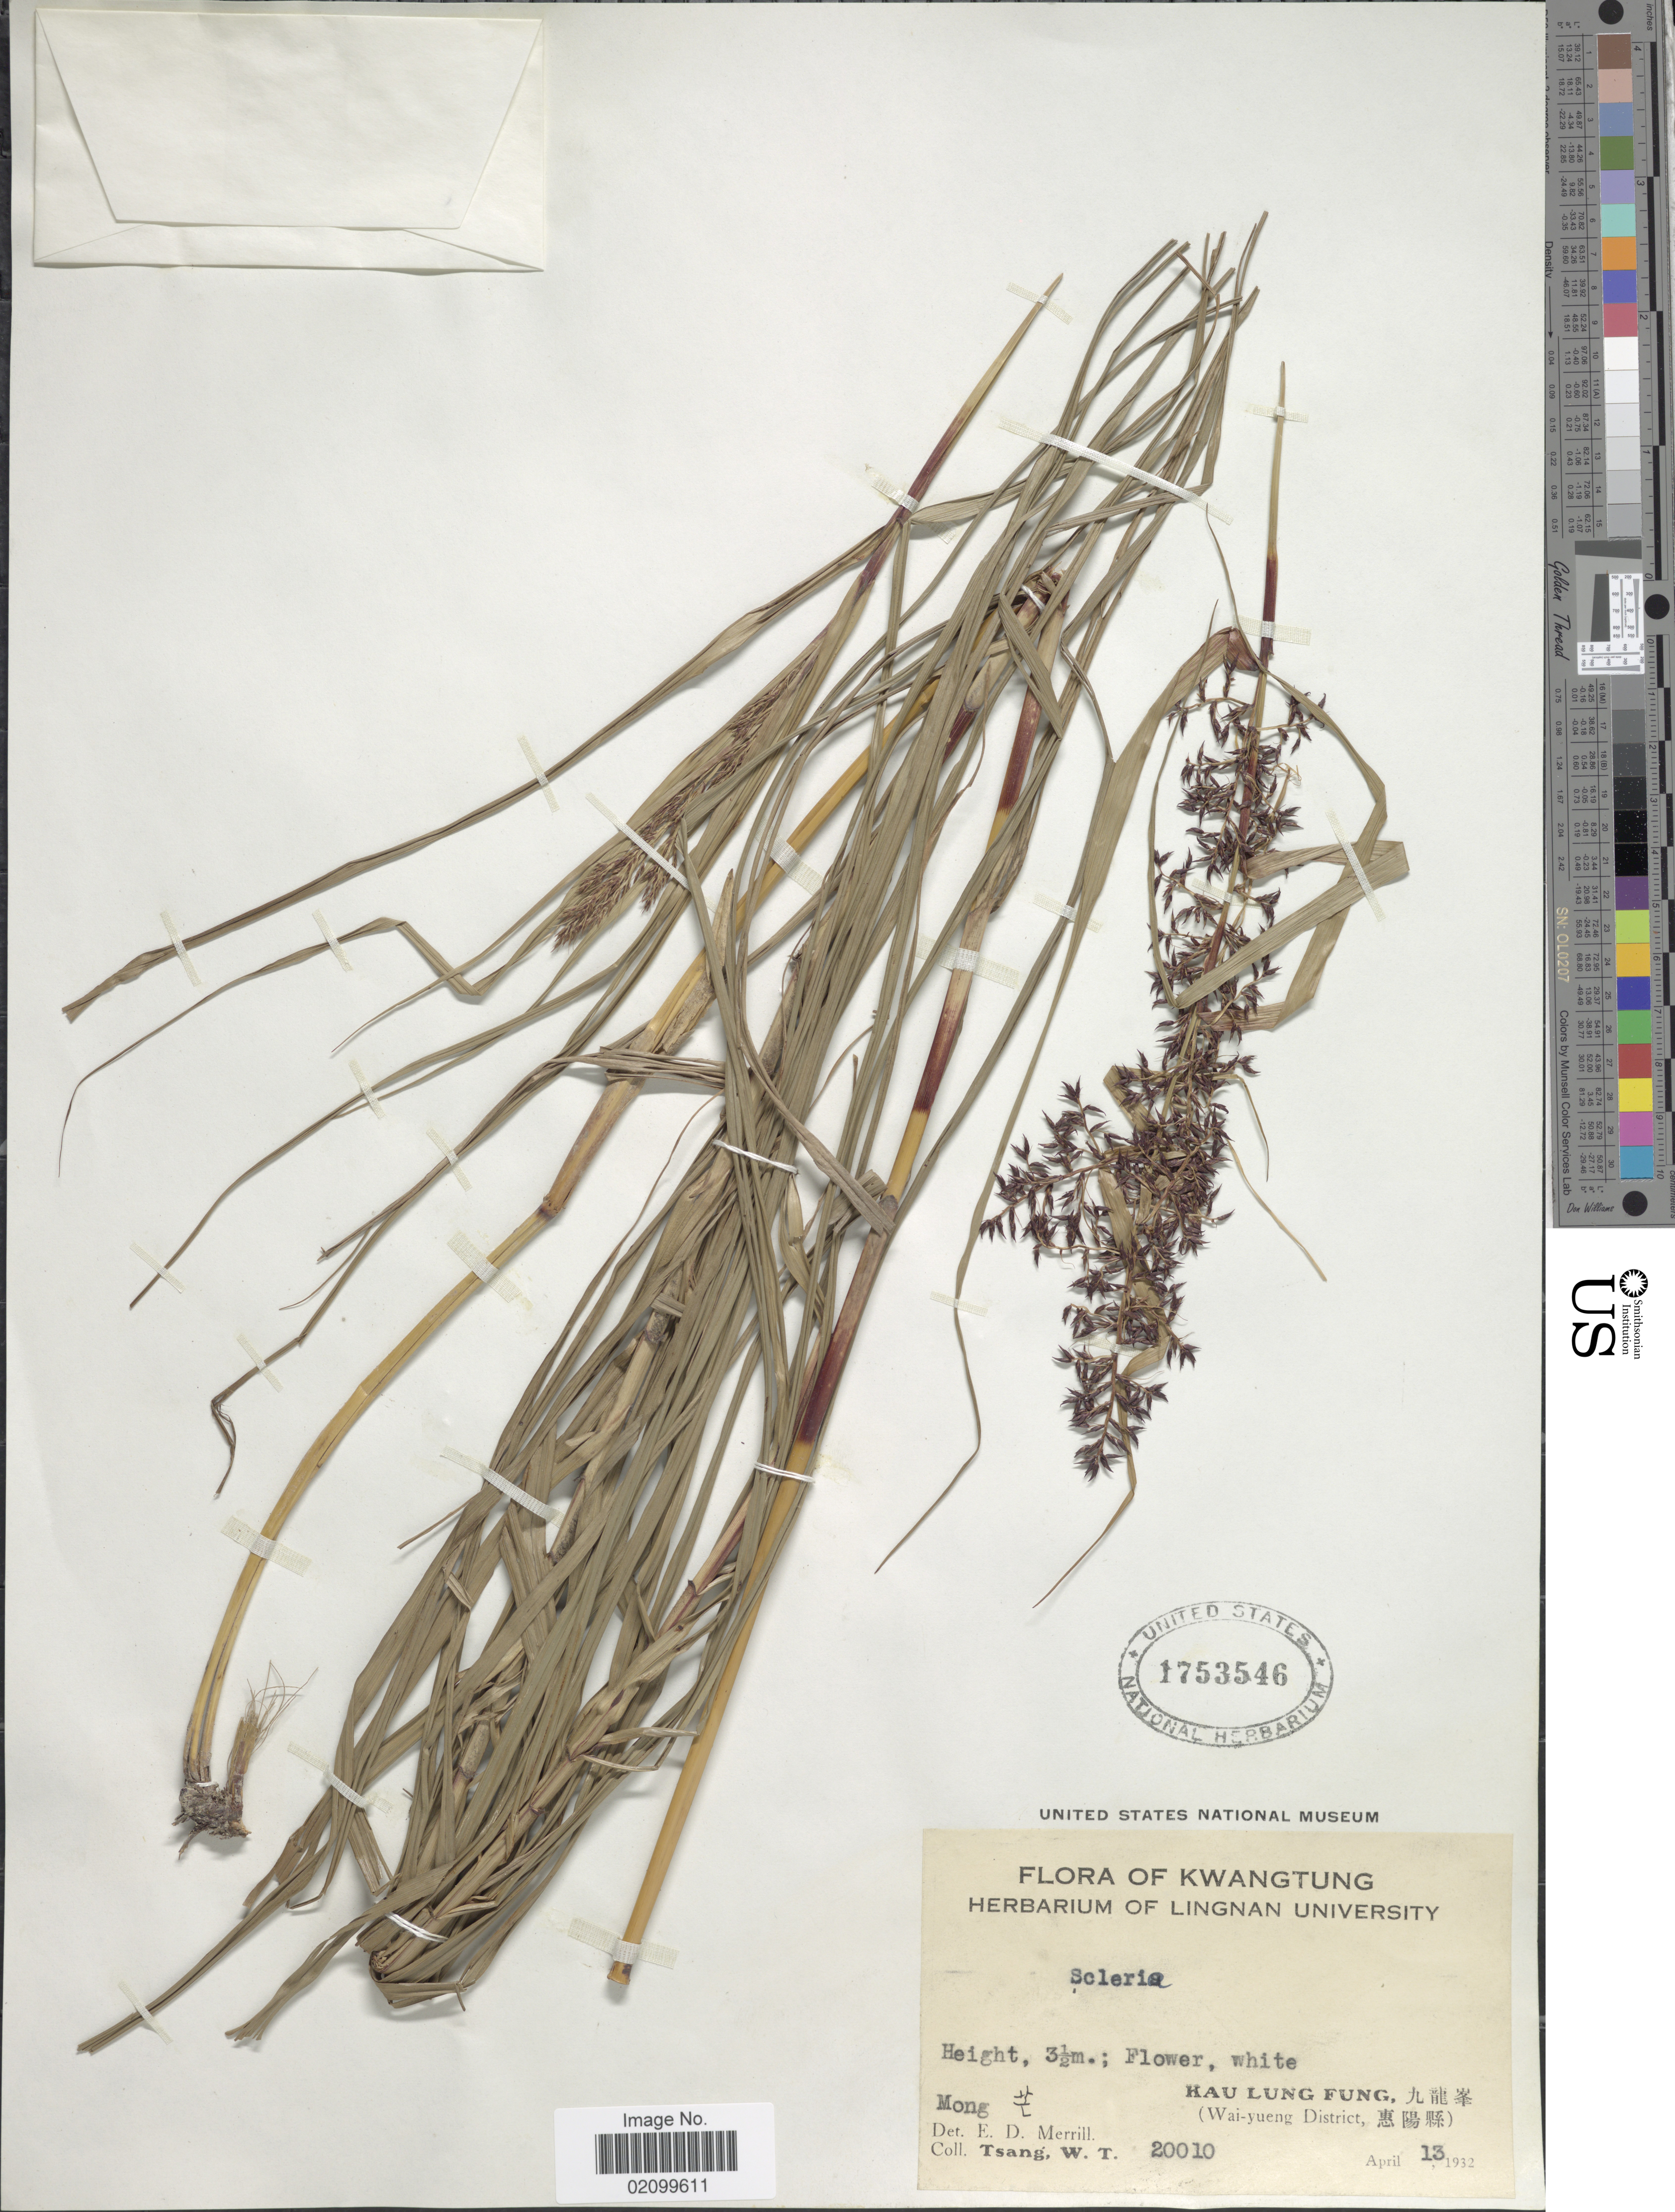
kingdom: Plantae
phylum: Tracheophyta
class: Liliopsida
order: Poales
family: Cyperaceae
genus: Scleria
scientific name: Scleria harlandii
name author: Hance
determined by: Strong, Mark T., (BOT), Smithsonian Institution - National Museum of Natural History (UNITED STATES)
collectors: W. T. Tsang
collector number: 20010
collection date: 1932-04-13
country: China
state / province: Guangdong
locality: Kwangtung, Kau Lung Fung. (Wai-yeung District)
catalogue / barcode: US 1753546